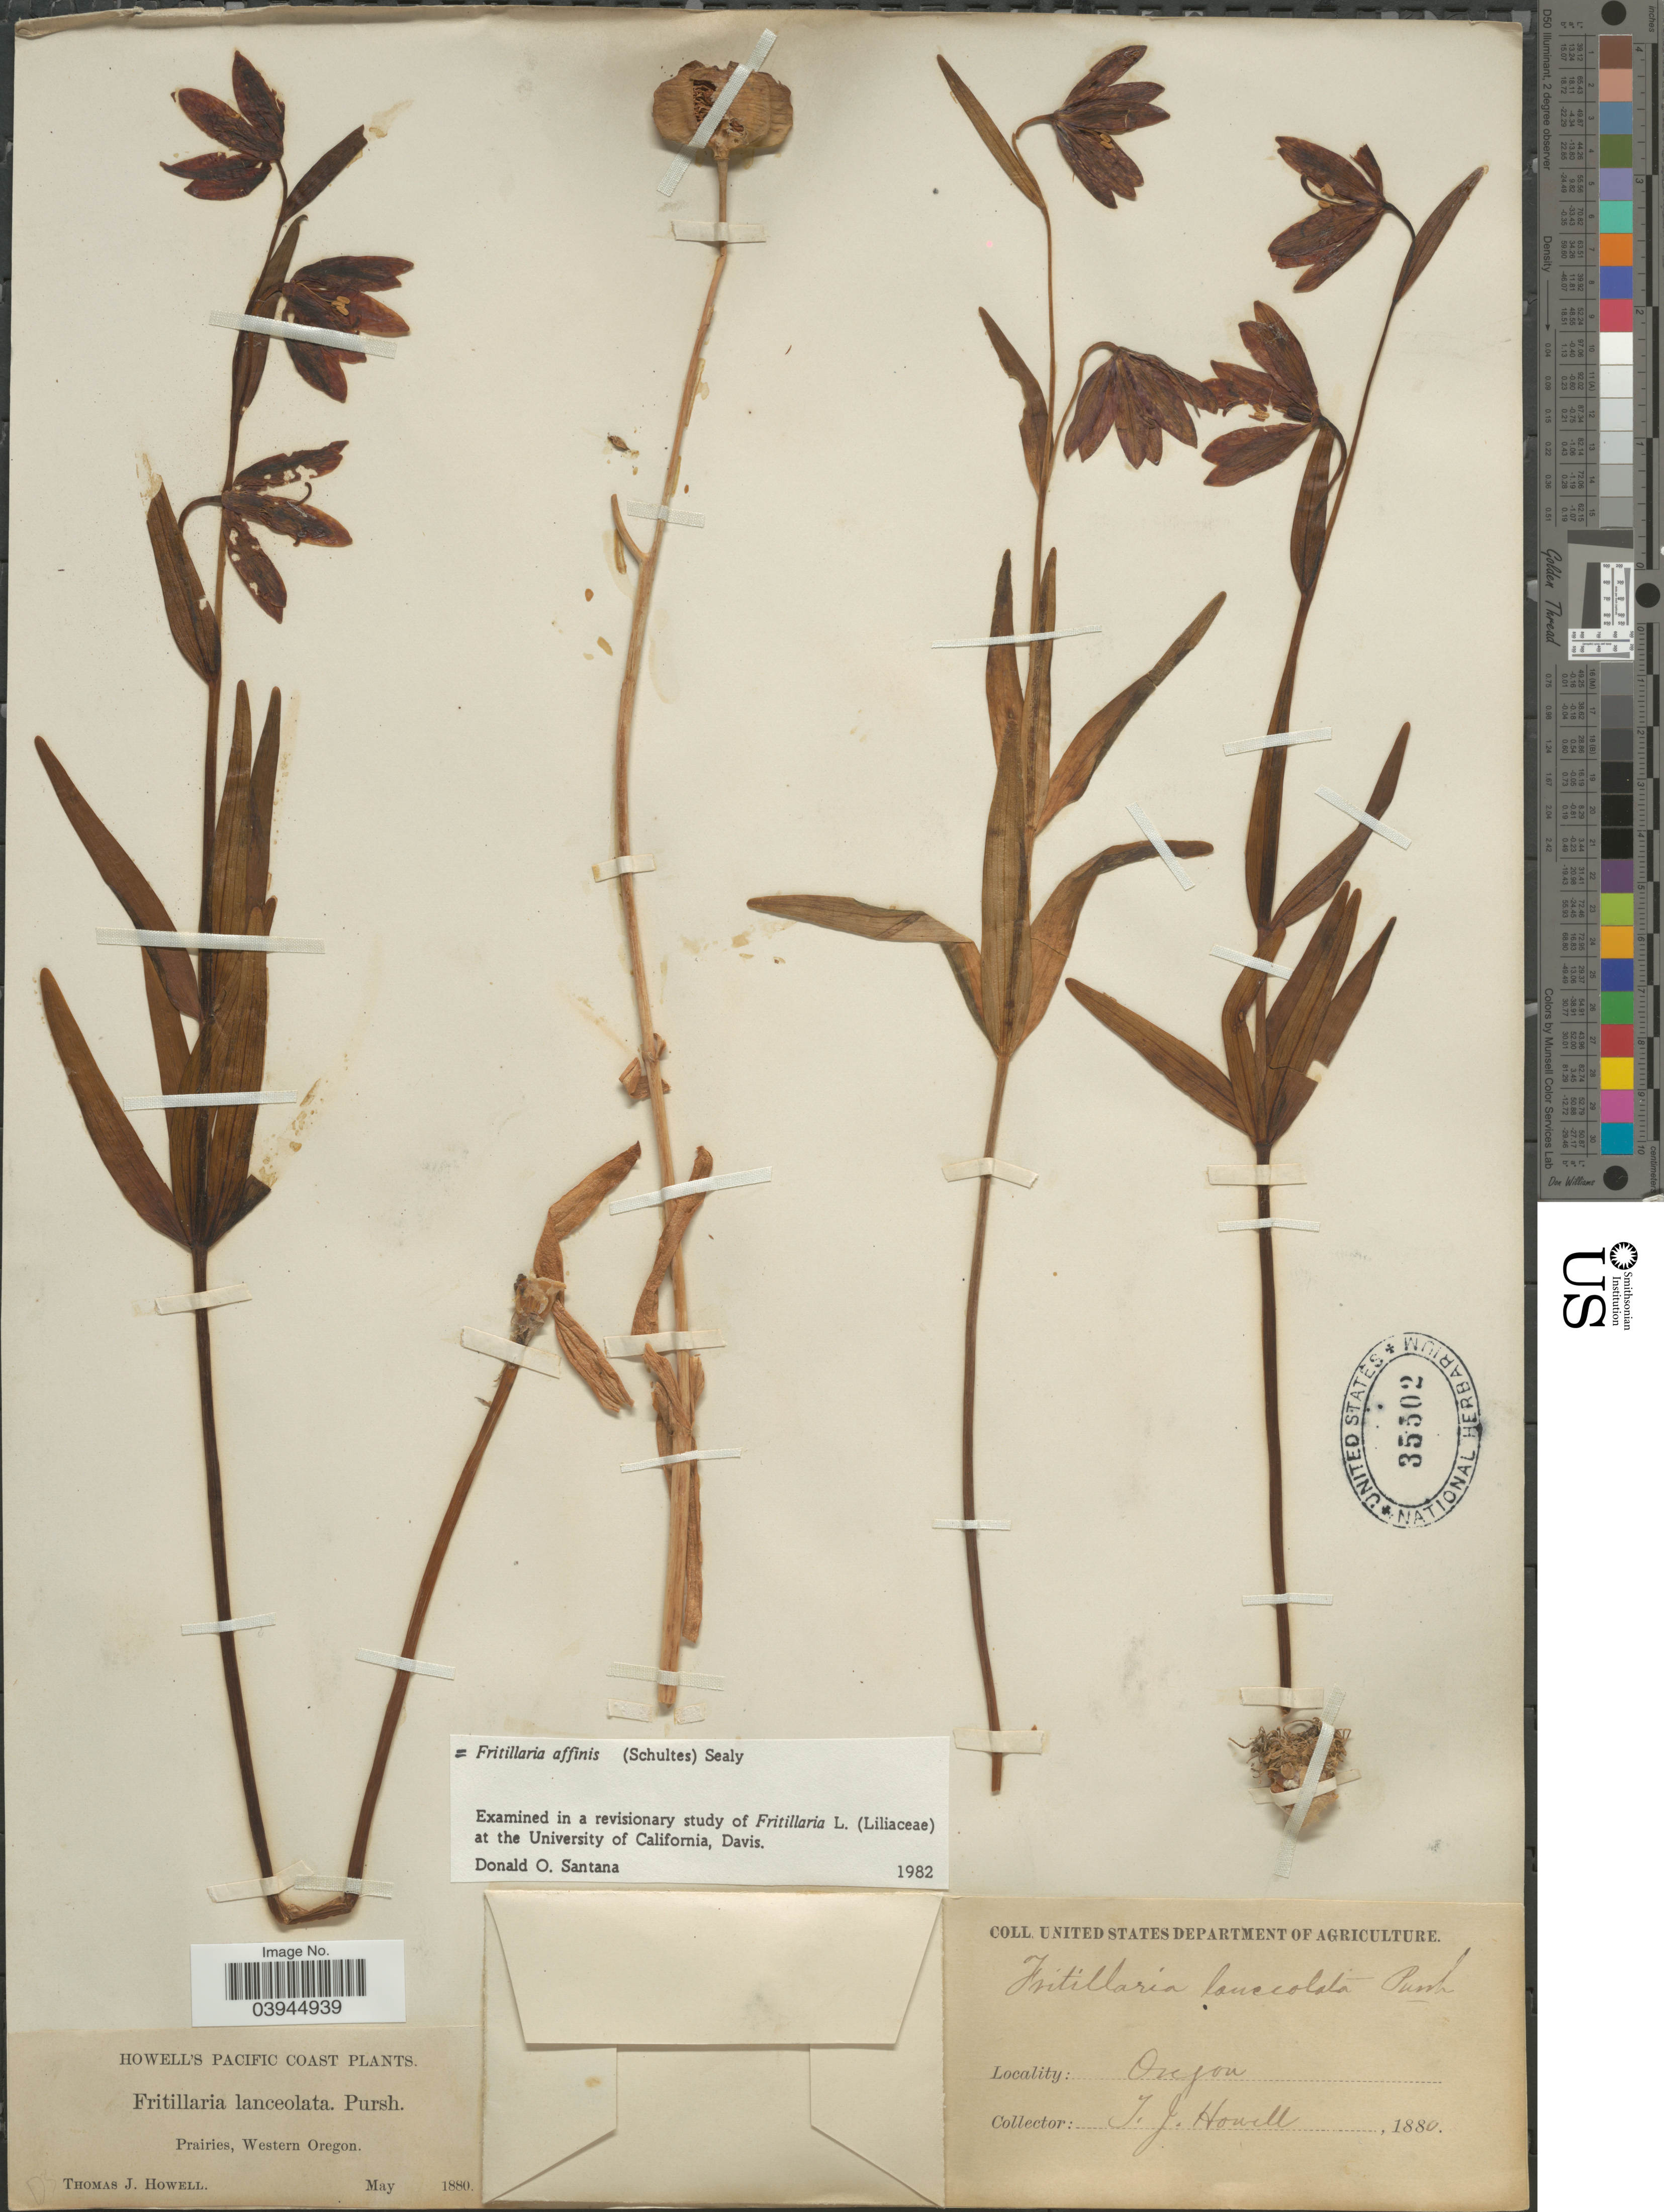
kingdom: Plantae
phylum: Tracheophyta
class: Liliopsida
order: Liliales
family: Liliaceae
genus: Fritillaria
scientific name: Fritillaria affinis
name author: (Schult. & Schult. f.) Sealy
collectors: T. J. Howell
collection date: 1880-05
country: United States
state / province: Oregon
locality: Pacific Coast. Prairies, Western Oregon.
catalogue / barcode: US 35502